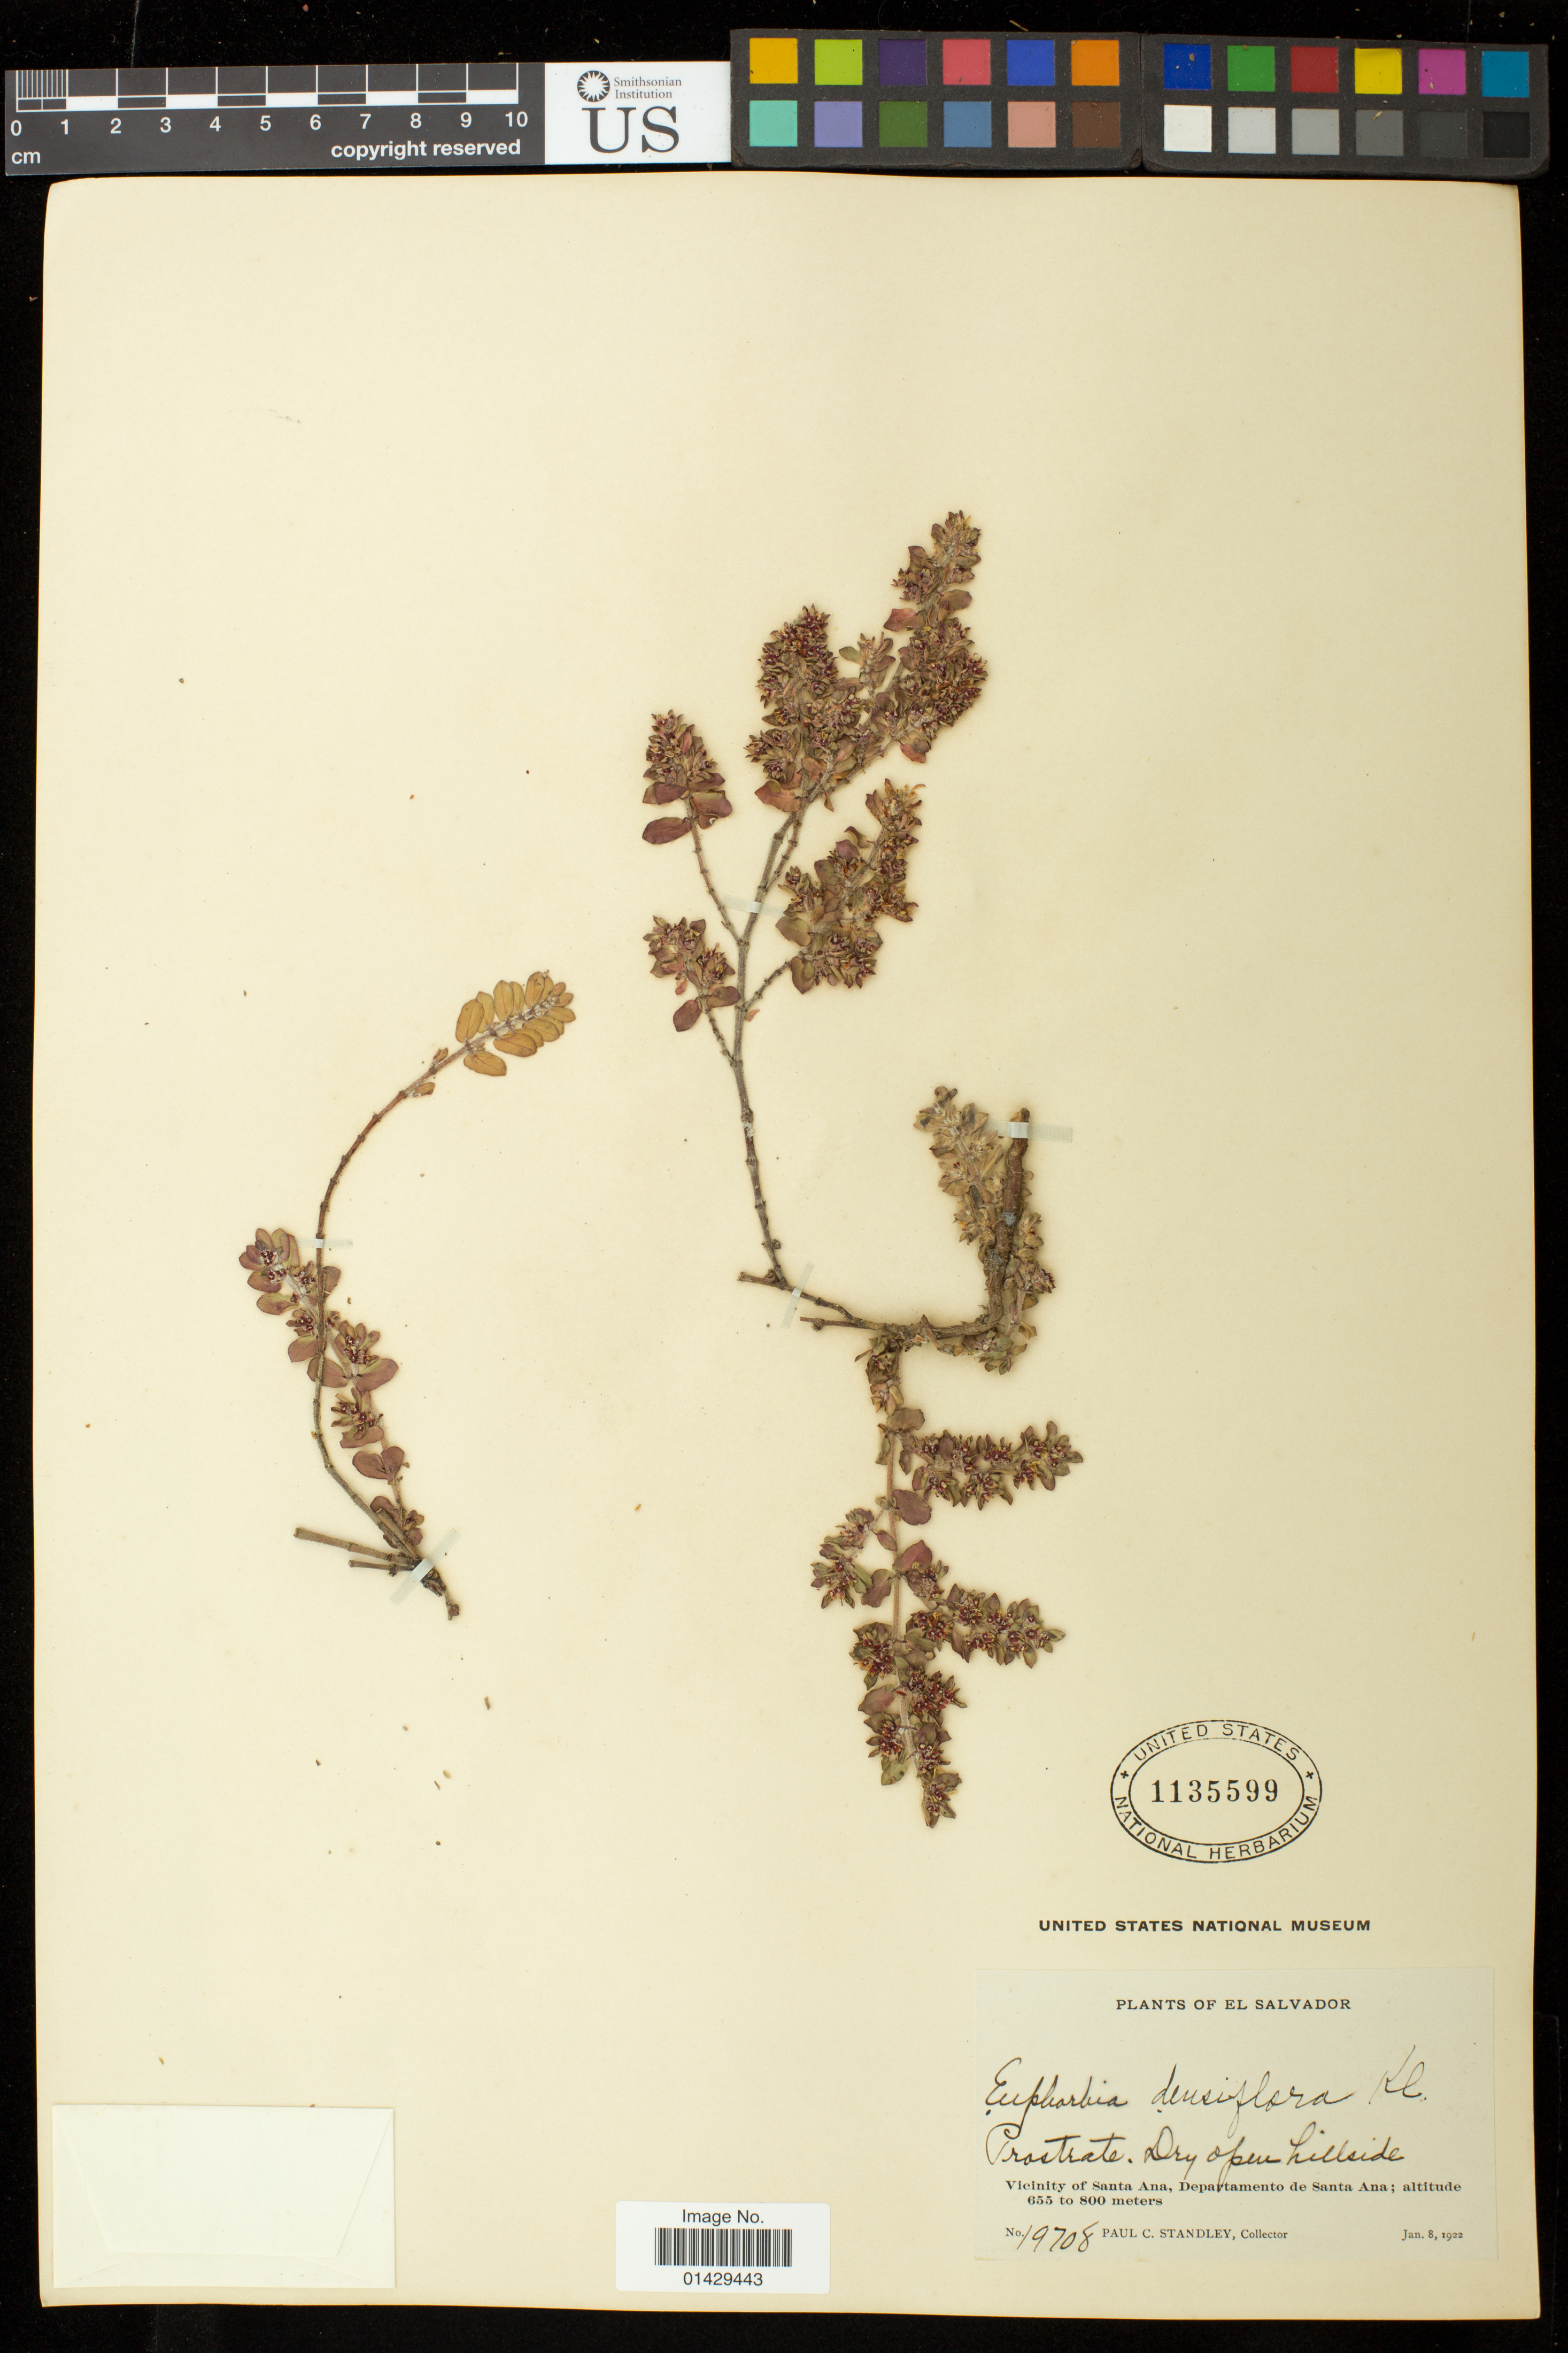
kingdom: Plantae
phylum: Tracheophyta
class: Magnoliopsida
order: Malpighiales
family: Euphorbiaceae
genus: Euphorbia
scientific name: Euphorbia densiflora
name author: (Klotzsch & Garcke) Klotzsch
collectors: P. C. Standley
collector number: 19708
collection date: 1922-01-08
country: El Salvador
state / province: Santa Ana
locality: Dry open hillside; Vicinity of Santa Ana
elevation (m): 655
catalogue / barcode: US 1135599